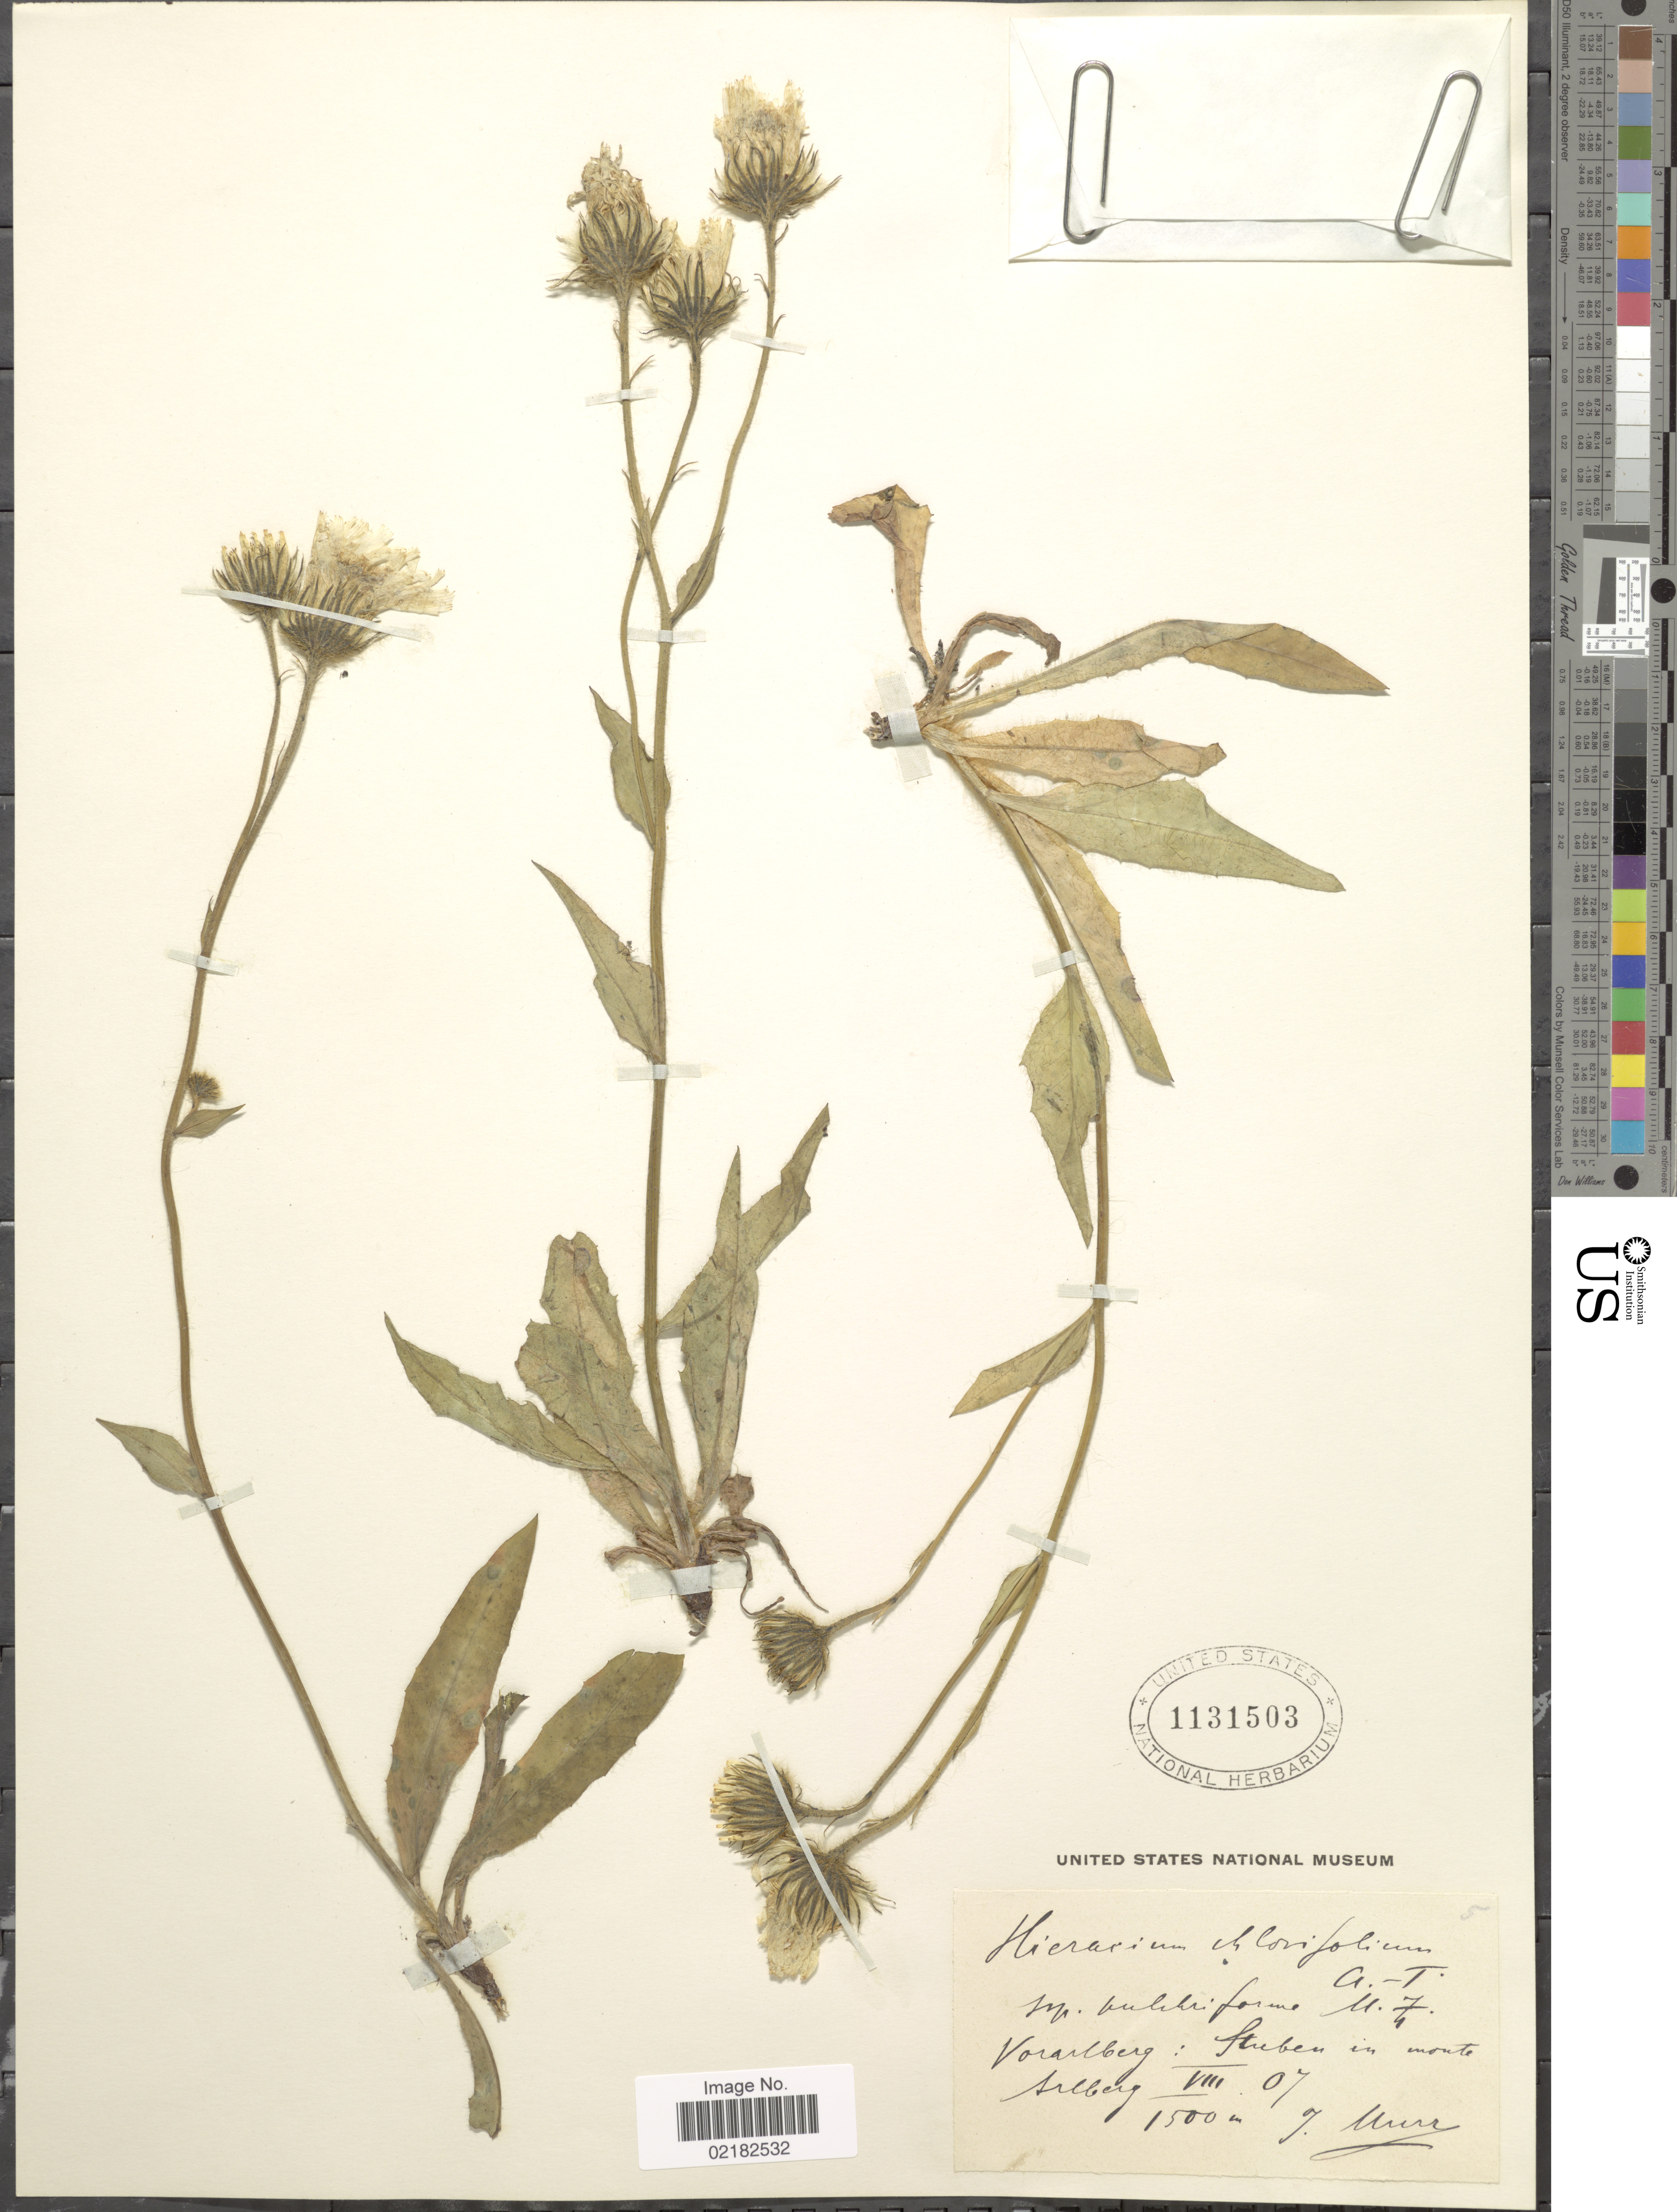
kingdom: Plantae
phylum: Tracheophyta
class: Magnoliopsida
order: Asterales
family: Asteraceae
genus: Hieracium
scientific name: Hieracium chlorifolium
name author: Arvet-Touvet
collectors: J. Murr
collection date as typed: Transcribed d/m/y: /8/07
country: Austria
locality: Vorarlberg, Stuben in monte Silberg [interpreted]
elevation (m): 1500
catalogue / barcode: US 1131503